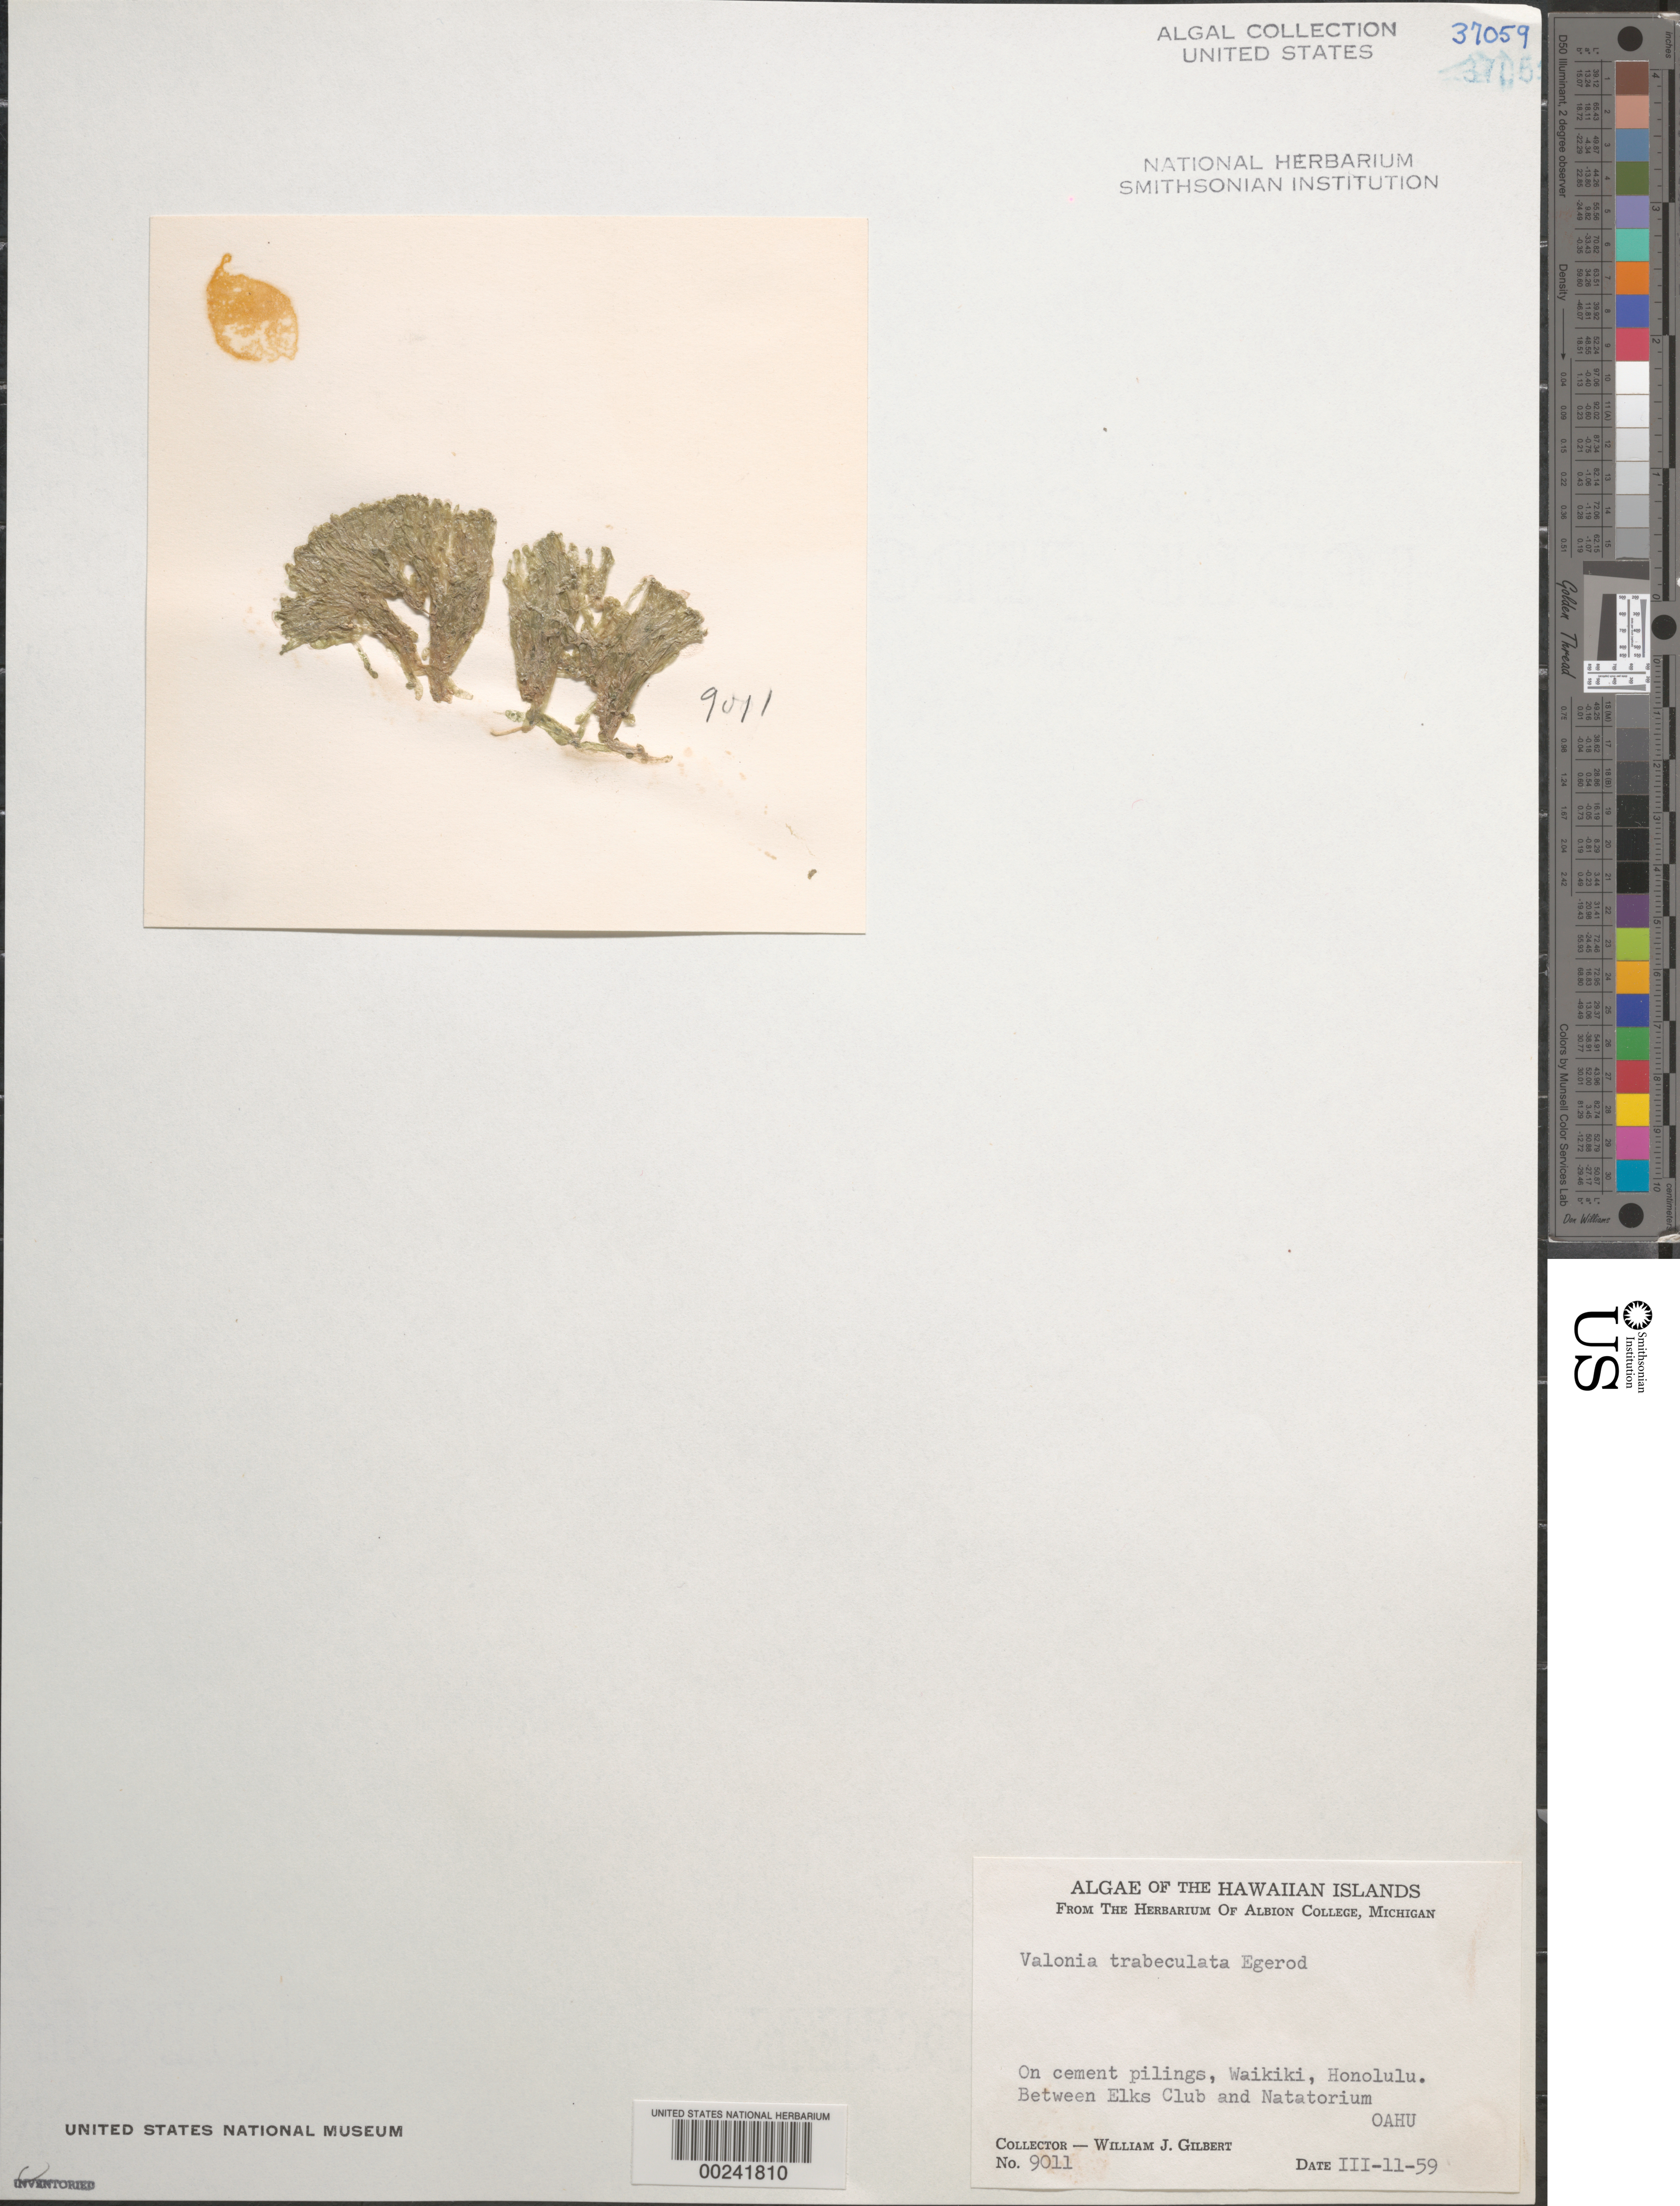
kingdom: Plantae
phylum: Chlorophyta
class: Ulvophyceae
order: Siphonocladales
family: Valoniaceae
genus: Valonia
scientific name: Valonia trabeculata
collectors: W. J. Gilbert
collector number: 9011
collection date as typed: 11 Mar 1959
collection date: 1959-03-11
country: United States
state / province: Hawaii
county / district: Honolulu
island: Oahu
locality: Waikiki between Elks Club and Natatorium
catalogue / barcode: US 37059